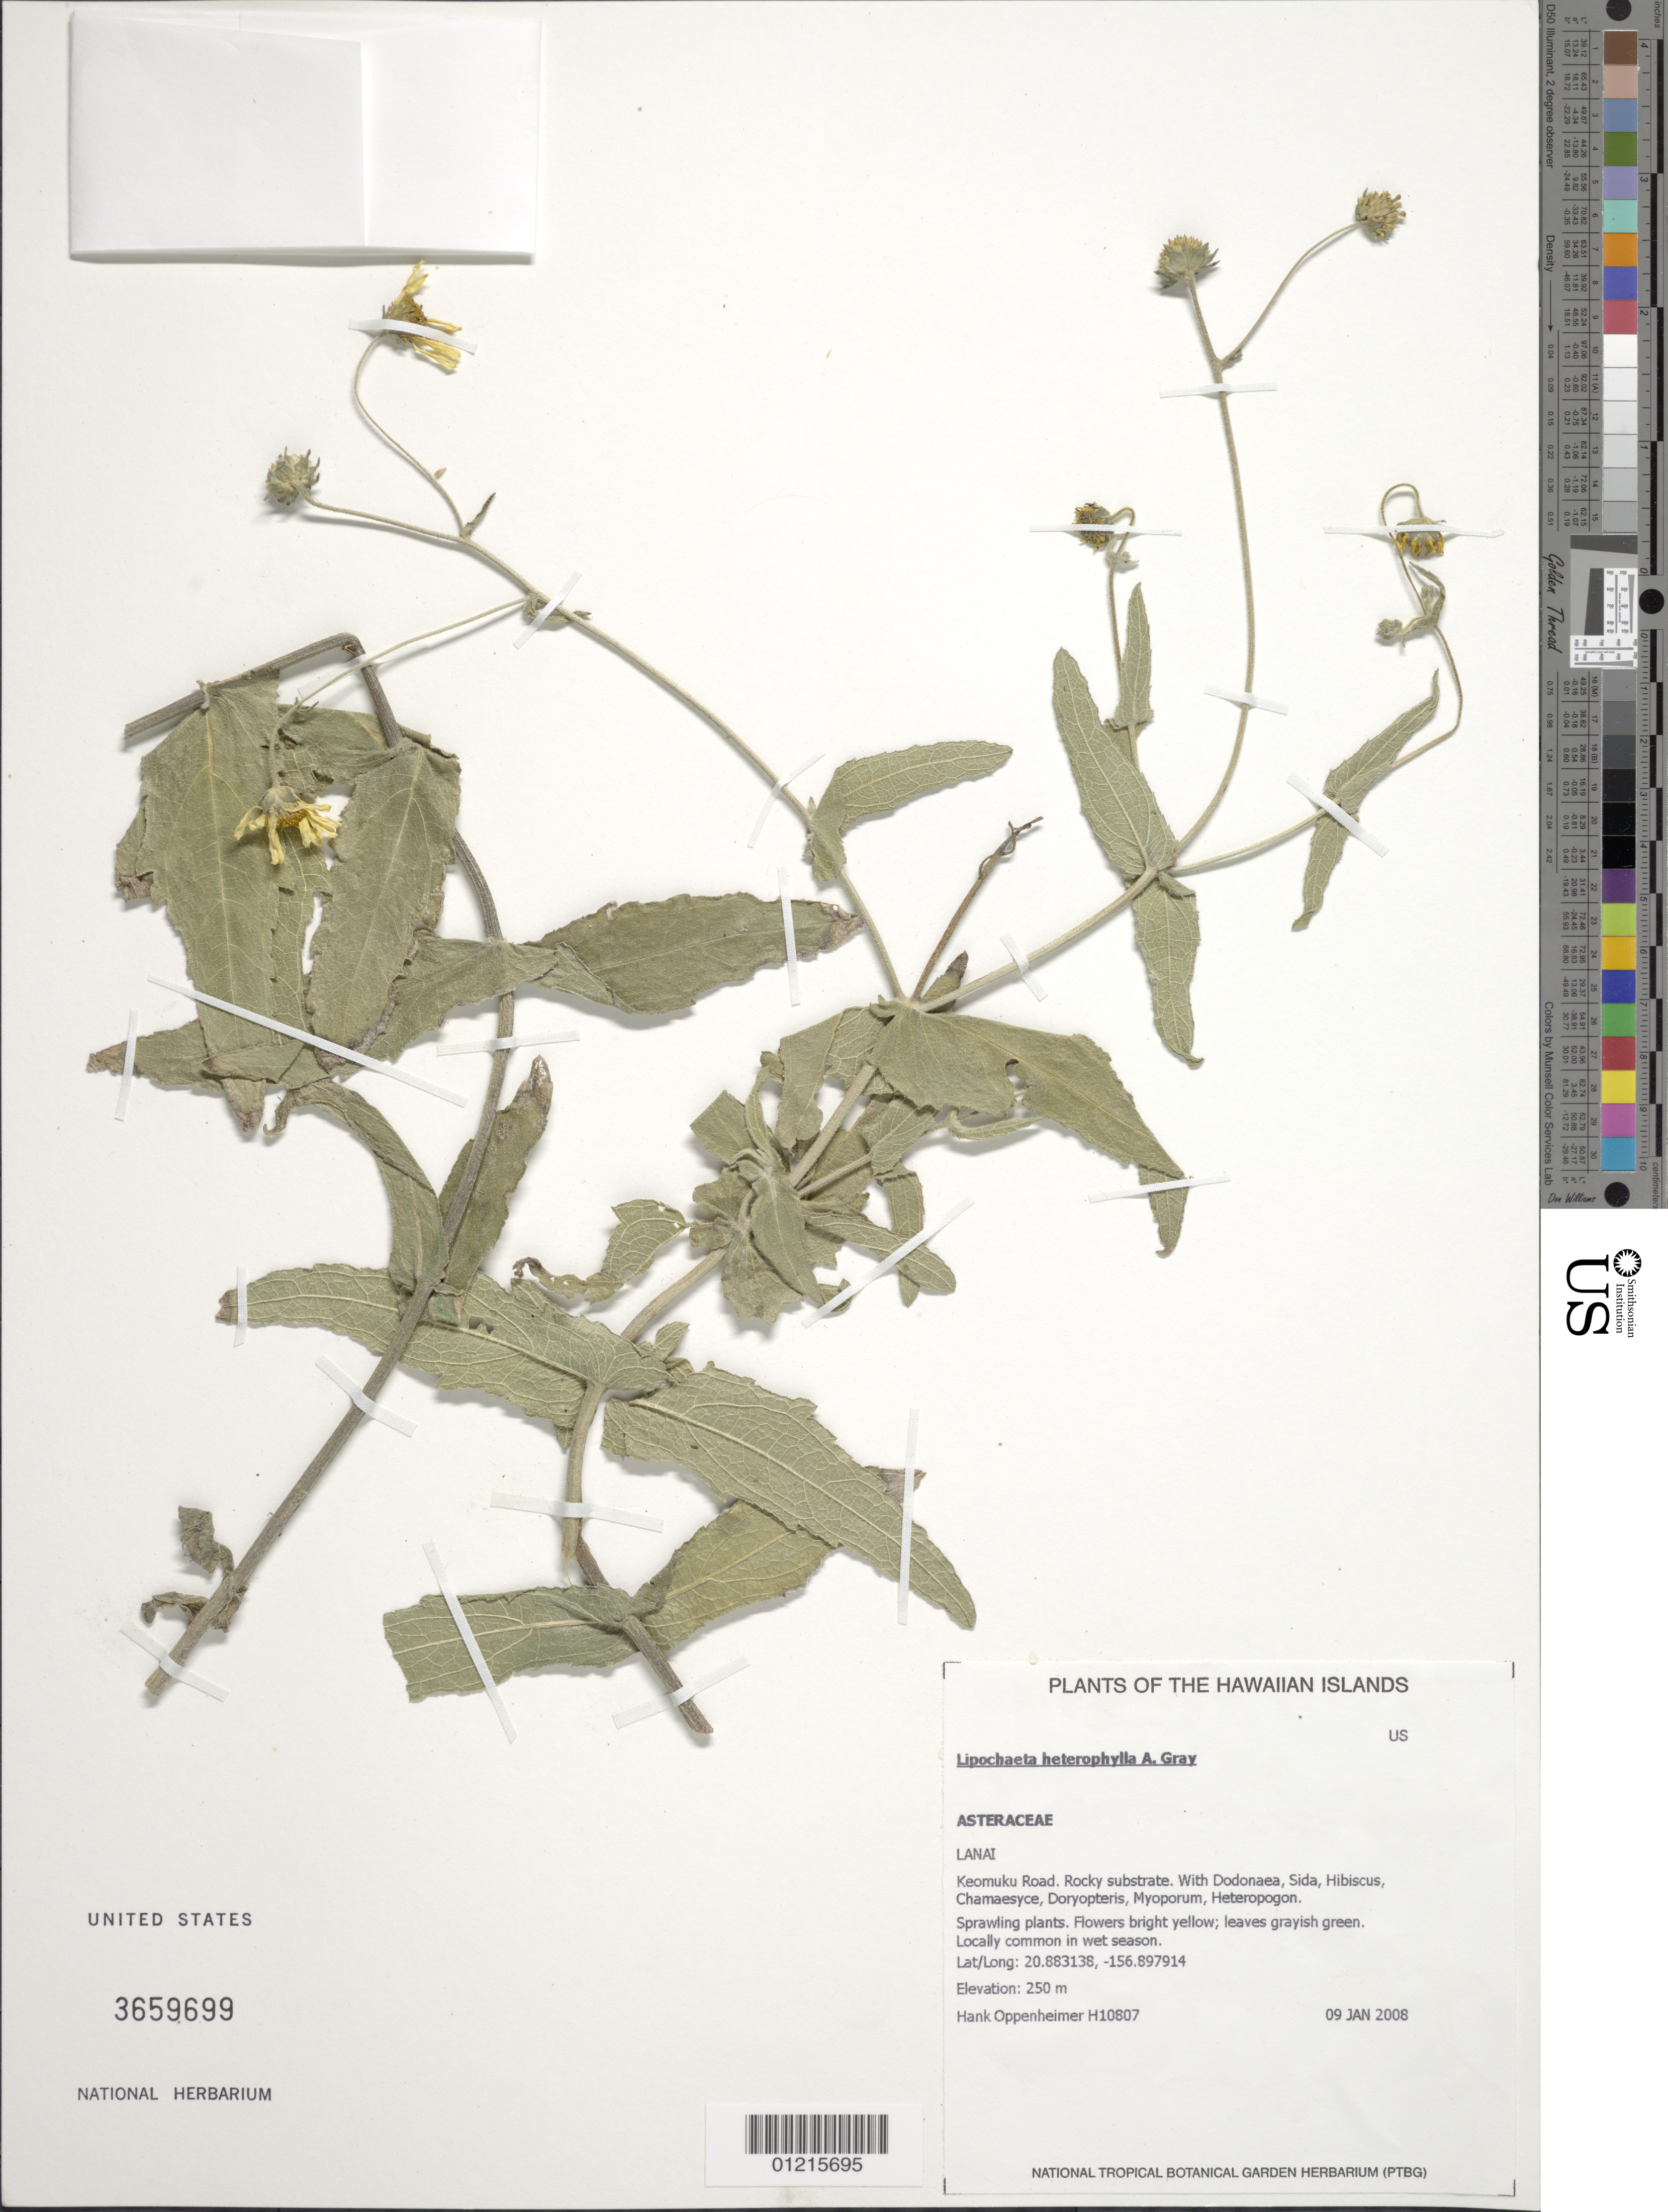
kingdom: Plantae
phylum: Tracheophyta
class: Magnoliopsida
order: Asterales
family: Asteraceae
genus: Lipochaeta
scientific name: Lipochaeta heterophylla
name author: A. Gray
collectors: H. L. Oppenheimer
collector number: H10807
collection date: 2008-01-09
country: United States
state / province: Hawaii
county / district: Maui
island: Lana'i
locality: Keomuku Road.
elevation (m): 250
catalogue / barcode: US 3659699